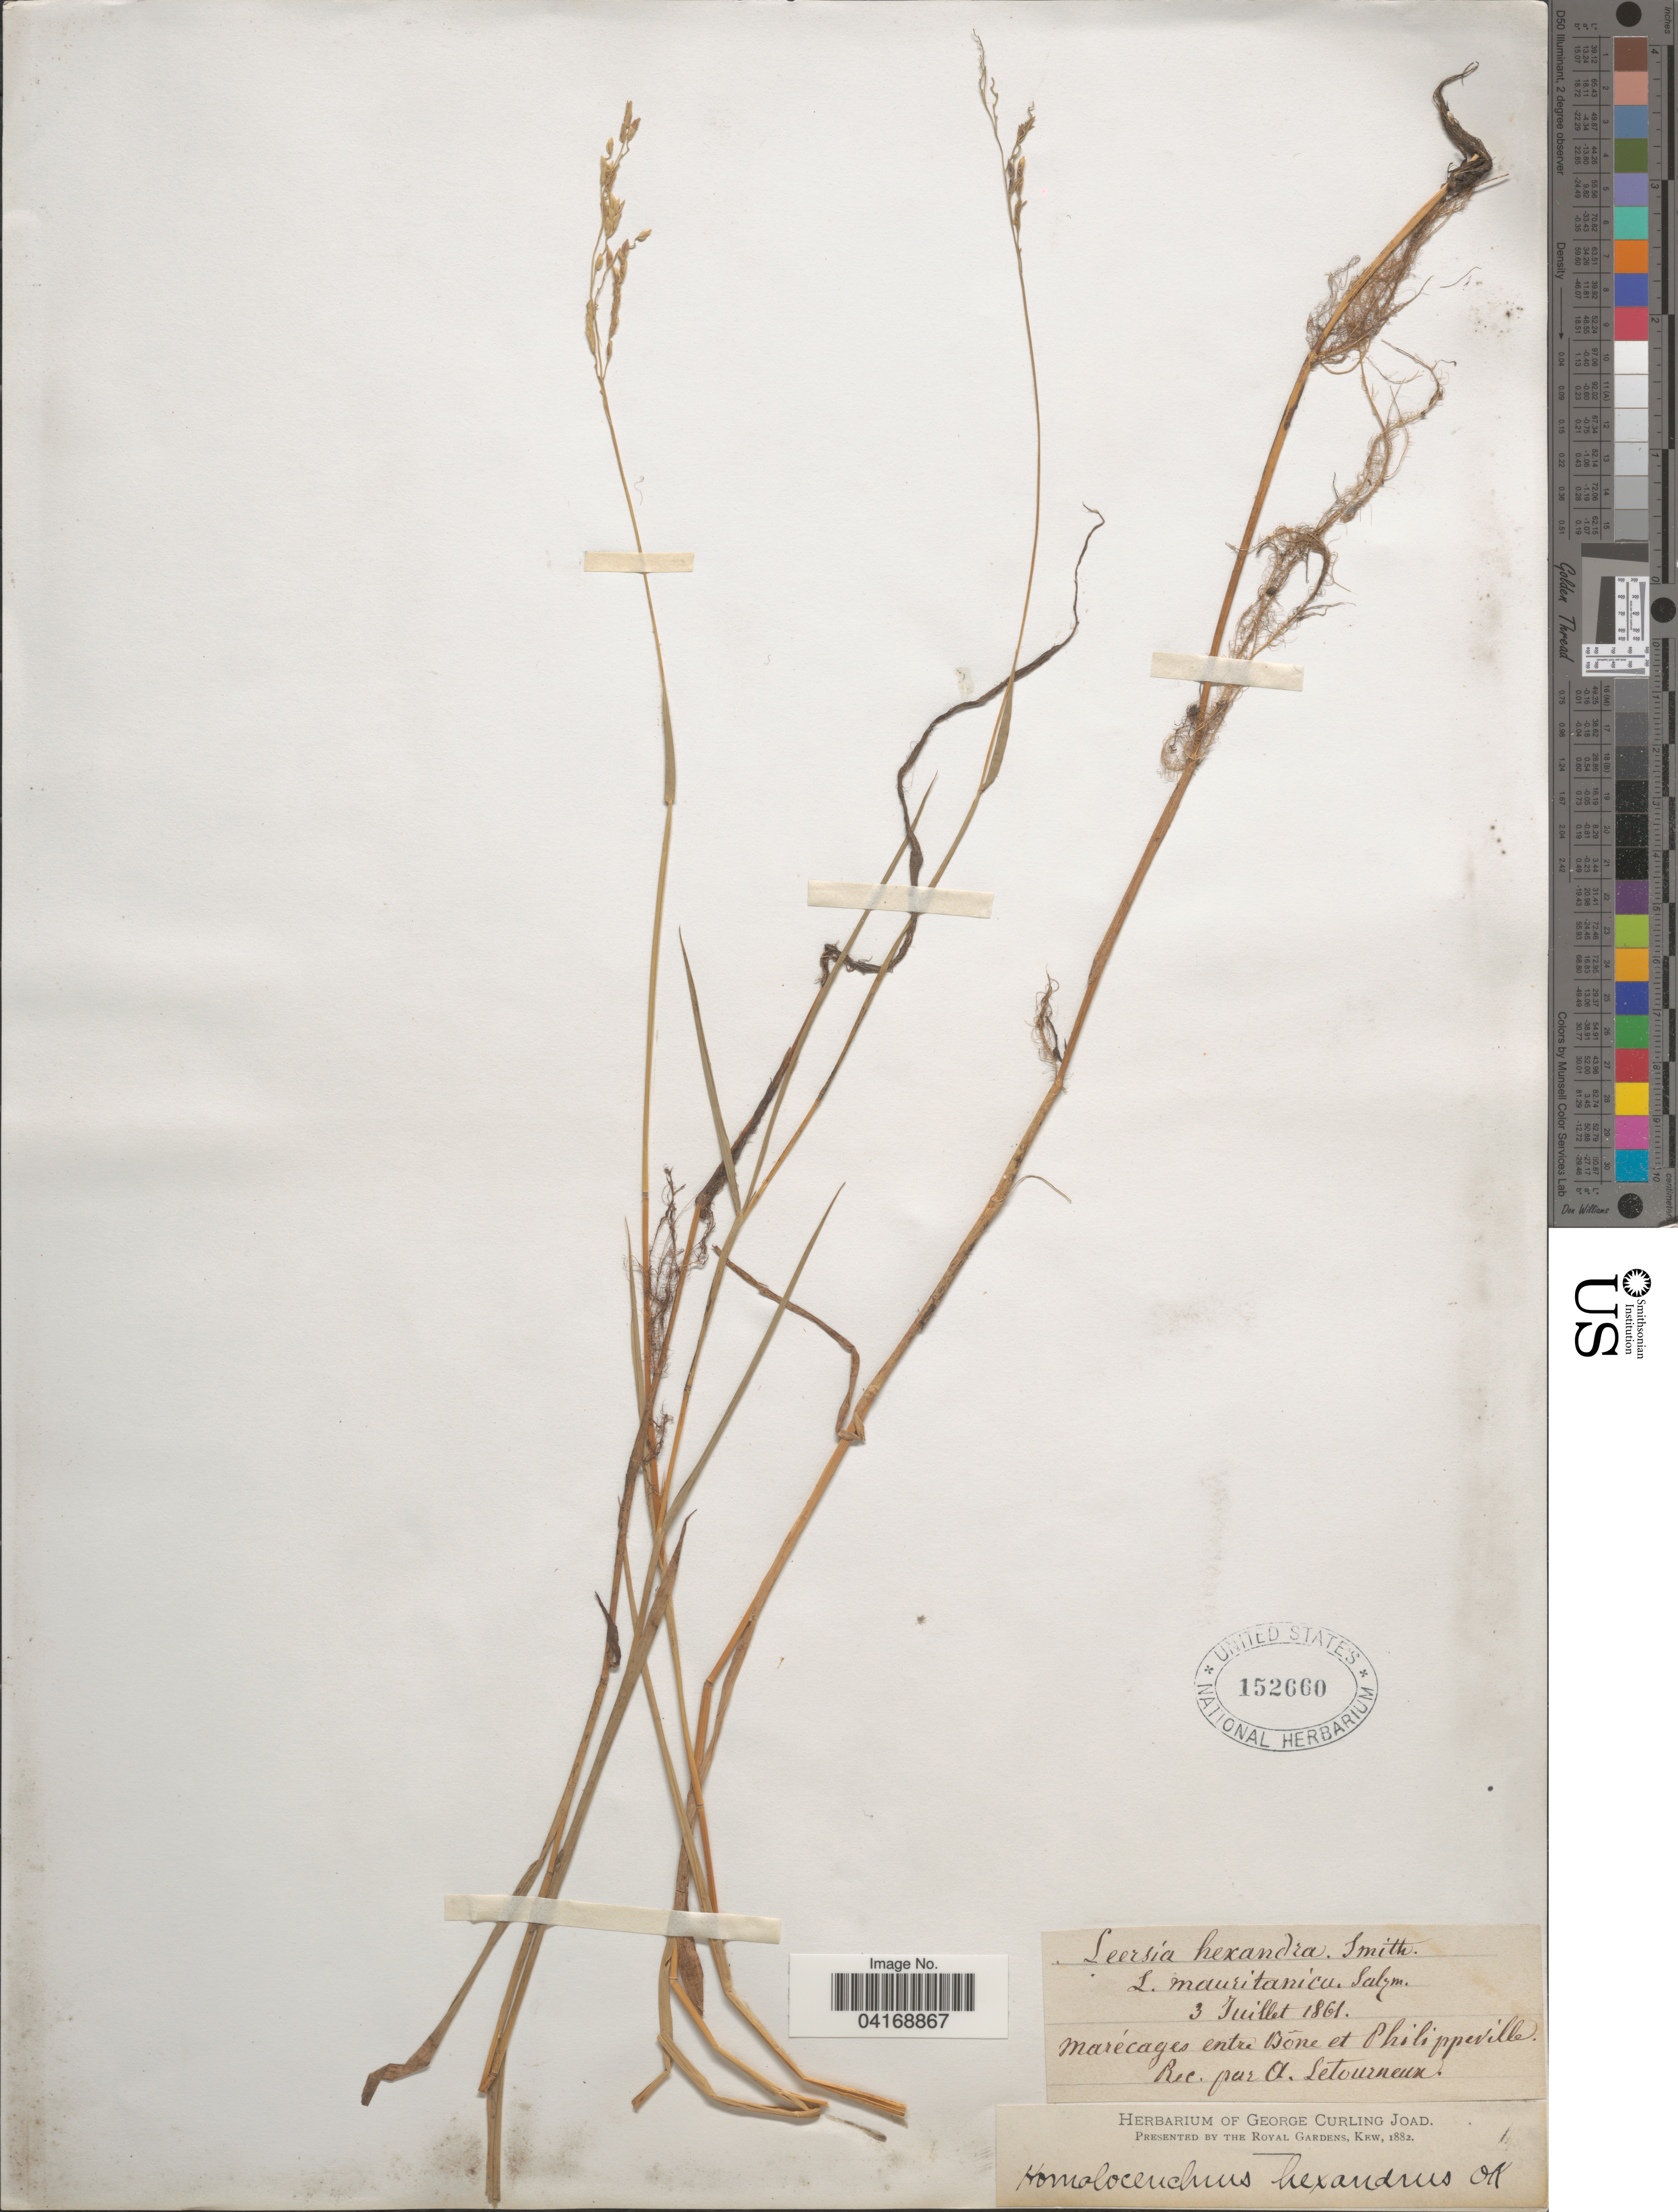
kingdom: Plantae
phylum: Tracheophyta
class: Liliopsida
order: Poales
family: Poaceae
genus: Leersia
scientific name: Leersia hexandra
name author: Sw.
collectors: A. Letourneux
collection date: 1861-07-03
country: Algeria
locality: Marécages entre Bône et Philippeville.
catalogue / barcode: US 152660